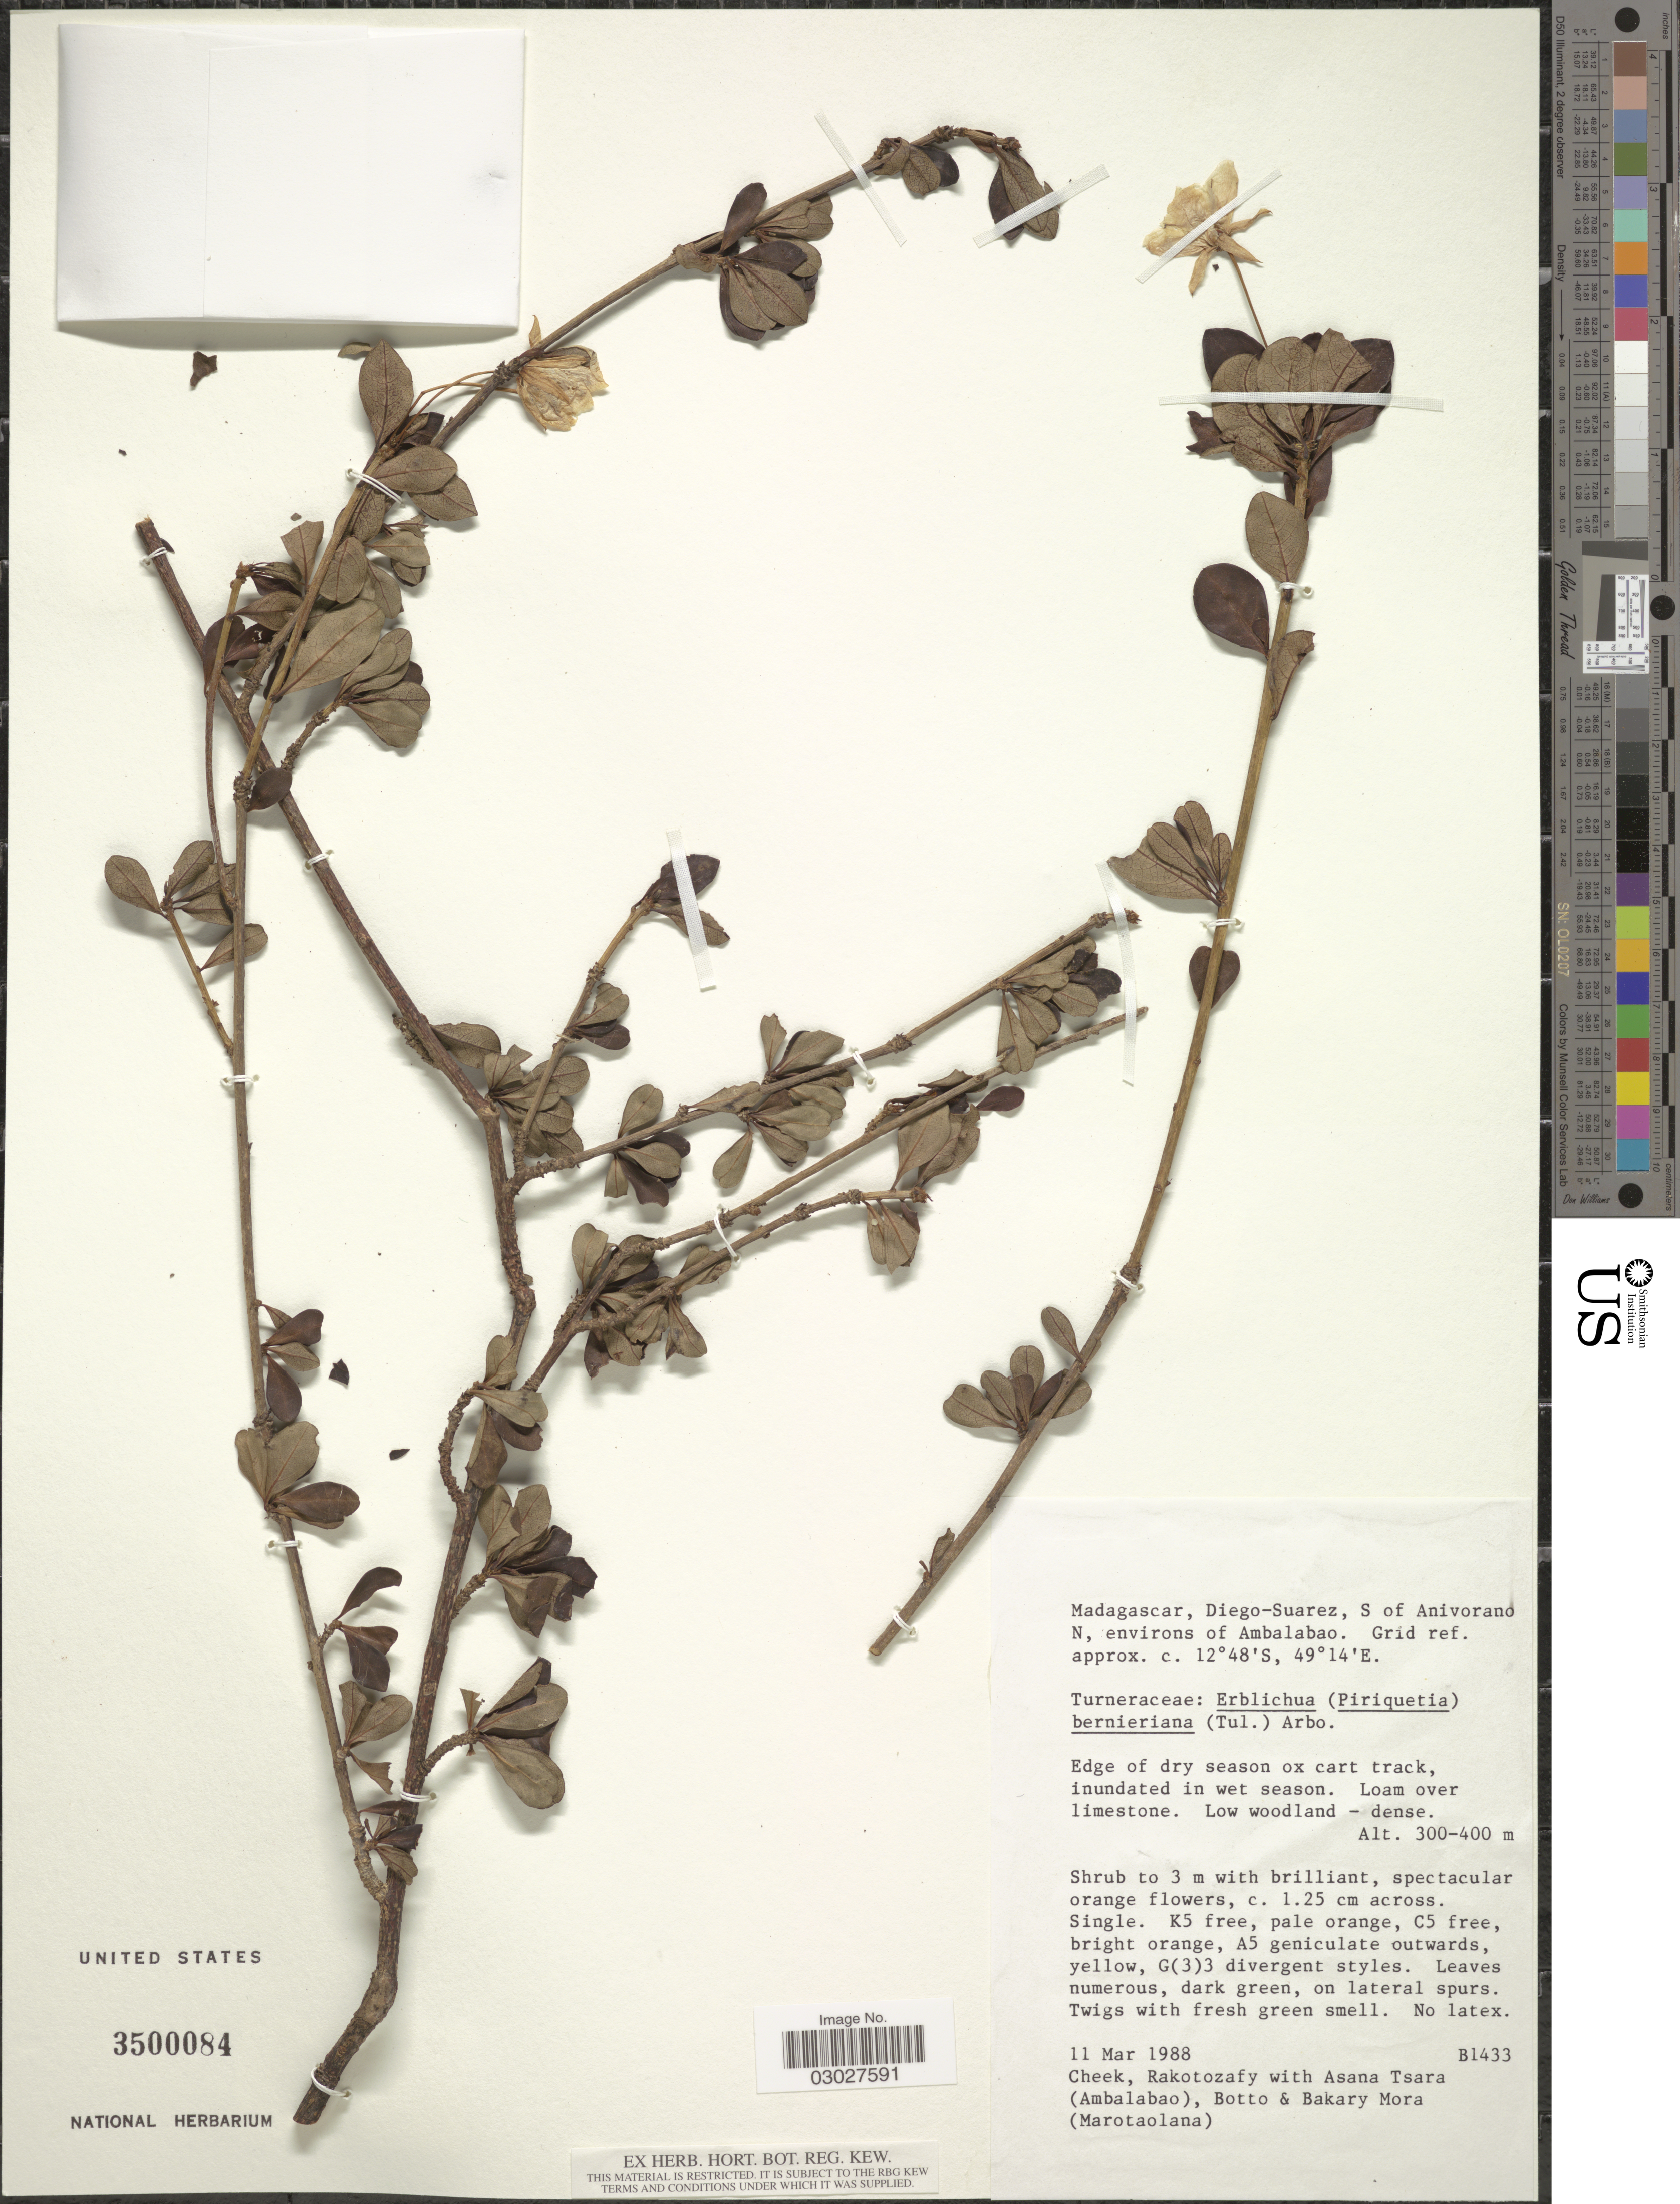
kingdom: Plantae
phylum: Tracheophyta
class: Magnoliopsida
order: Malpighiales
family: Turneraceae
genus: Arboa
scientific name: Arboa berneriana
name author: (Tul.) Thulin & Razafim.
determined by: Strong, Mark T., (BOT), Smithsonian Institution - National Museum of Natural History (UNITED STATES)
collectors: -. Cheek, Rakotozafy, A. Tsara, B. Mora & B. Mora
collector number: B1433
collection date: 1988-03-11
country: Madagascar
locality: Diego-Suarez, S of Anivorano N, environs of Ambalabao.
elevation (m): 300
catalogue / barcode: US 3500084